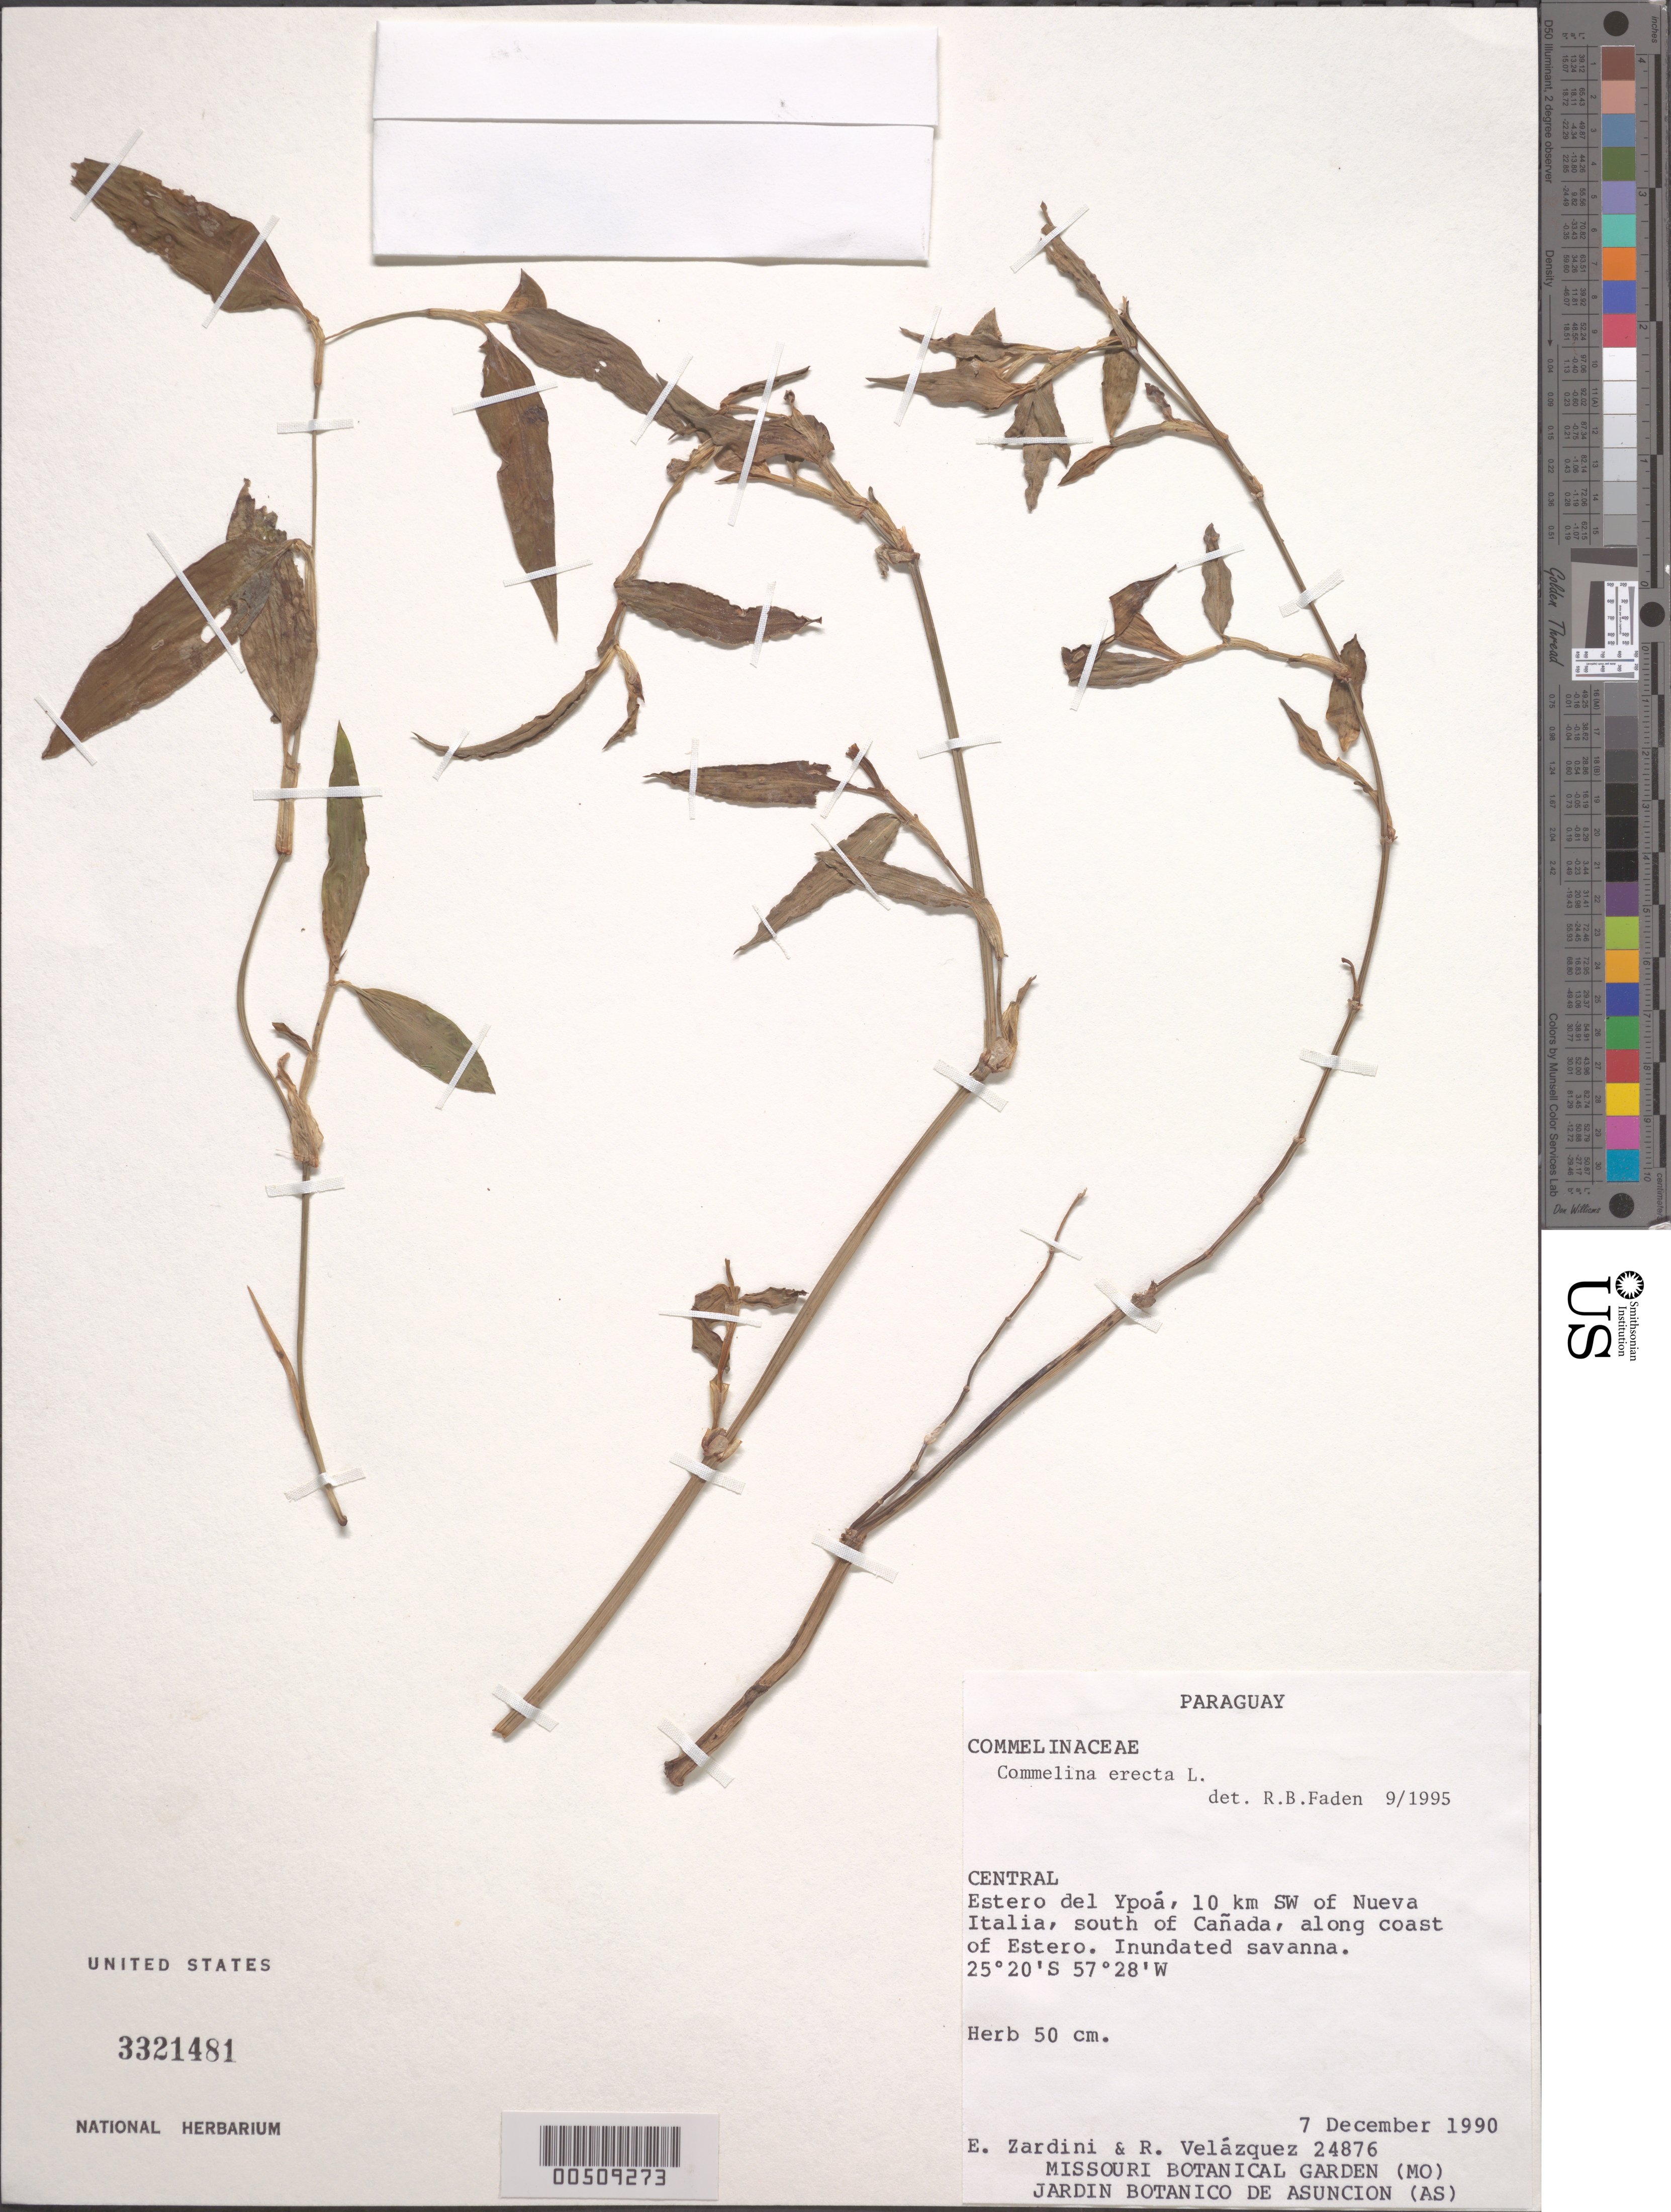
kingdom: Plantae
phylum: Tracheophyta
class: Liliopsida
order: Commelinales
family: Commelinaceae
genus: Commelina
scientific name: Commelina erecta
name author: L.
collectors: E. M. Zardini & R. Velasquez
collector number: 24876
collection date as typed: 07 Dec 1990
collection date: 1990-12-07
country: Paraguay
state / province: Central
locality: Ypoa, sw of nueva italia, s of canada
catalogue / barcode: US 3321481